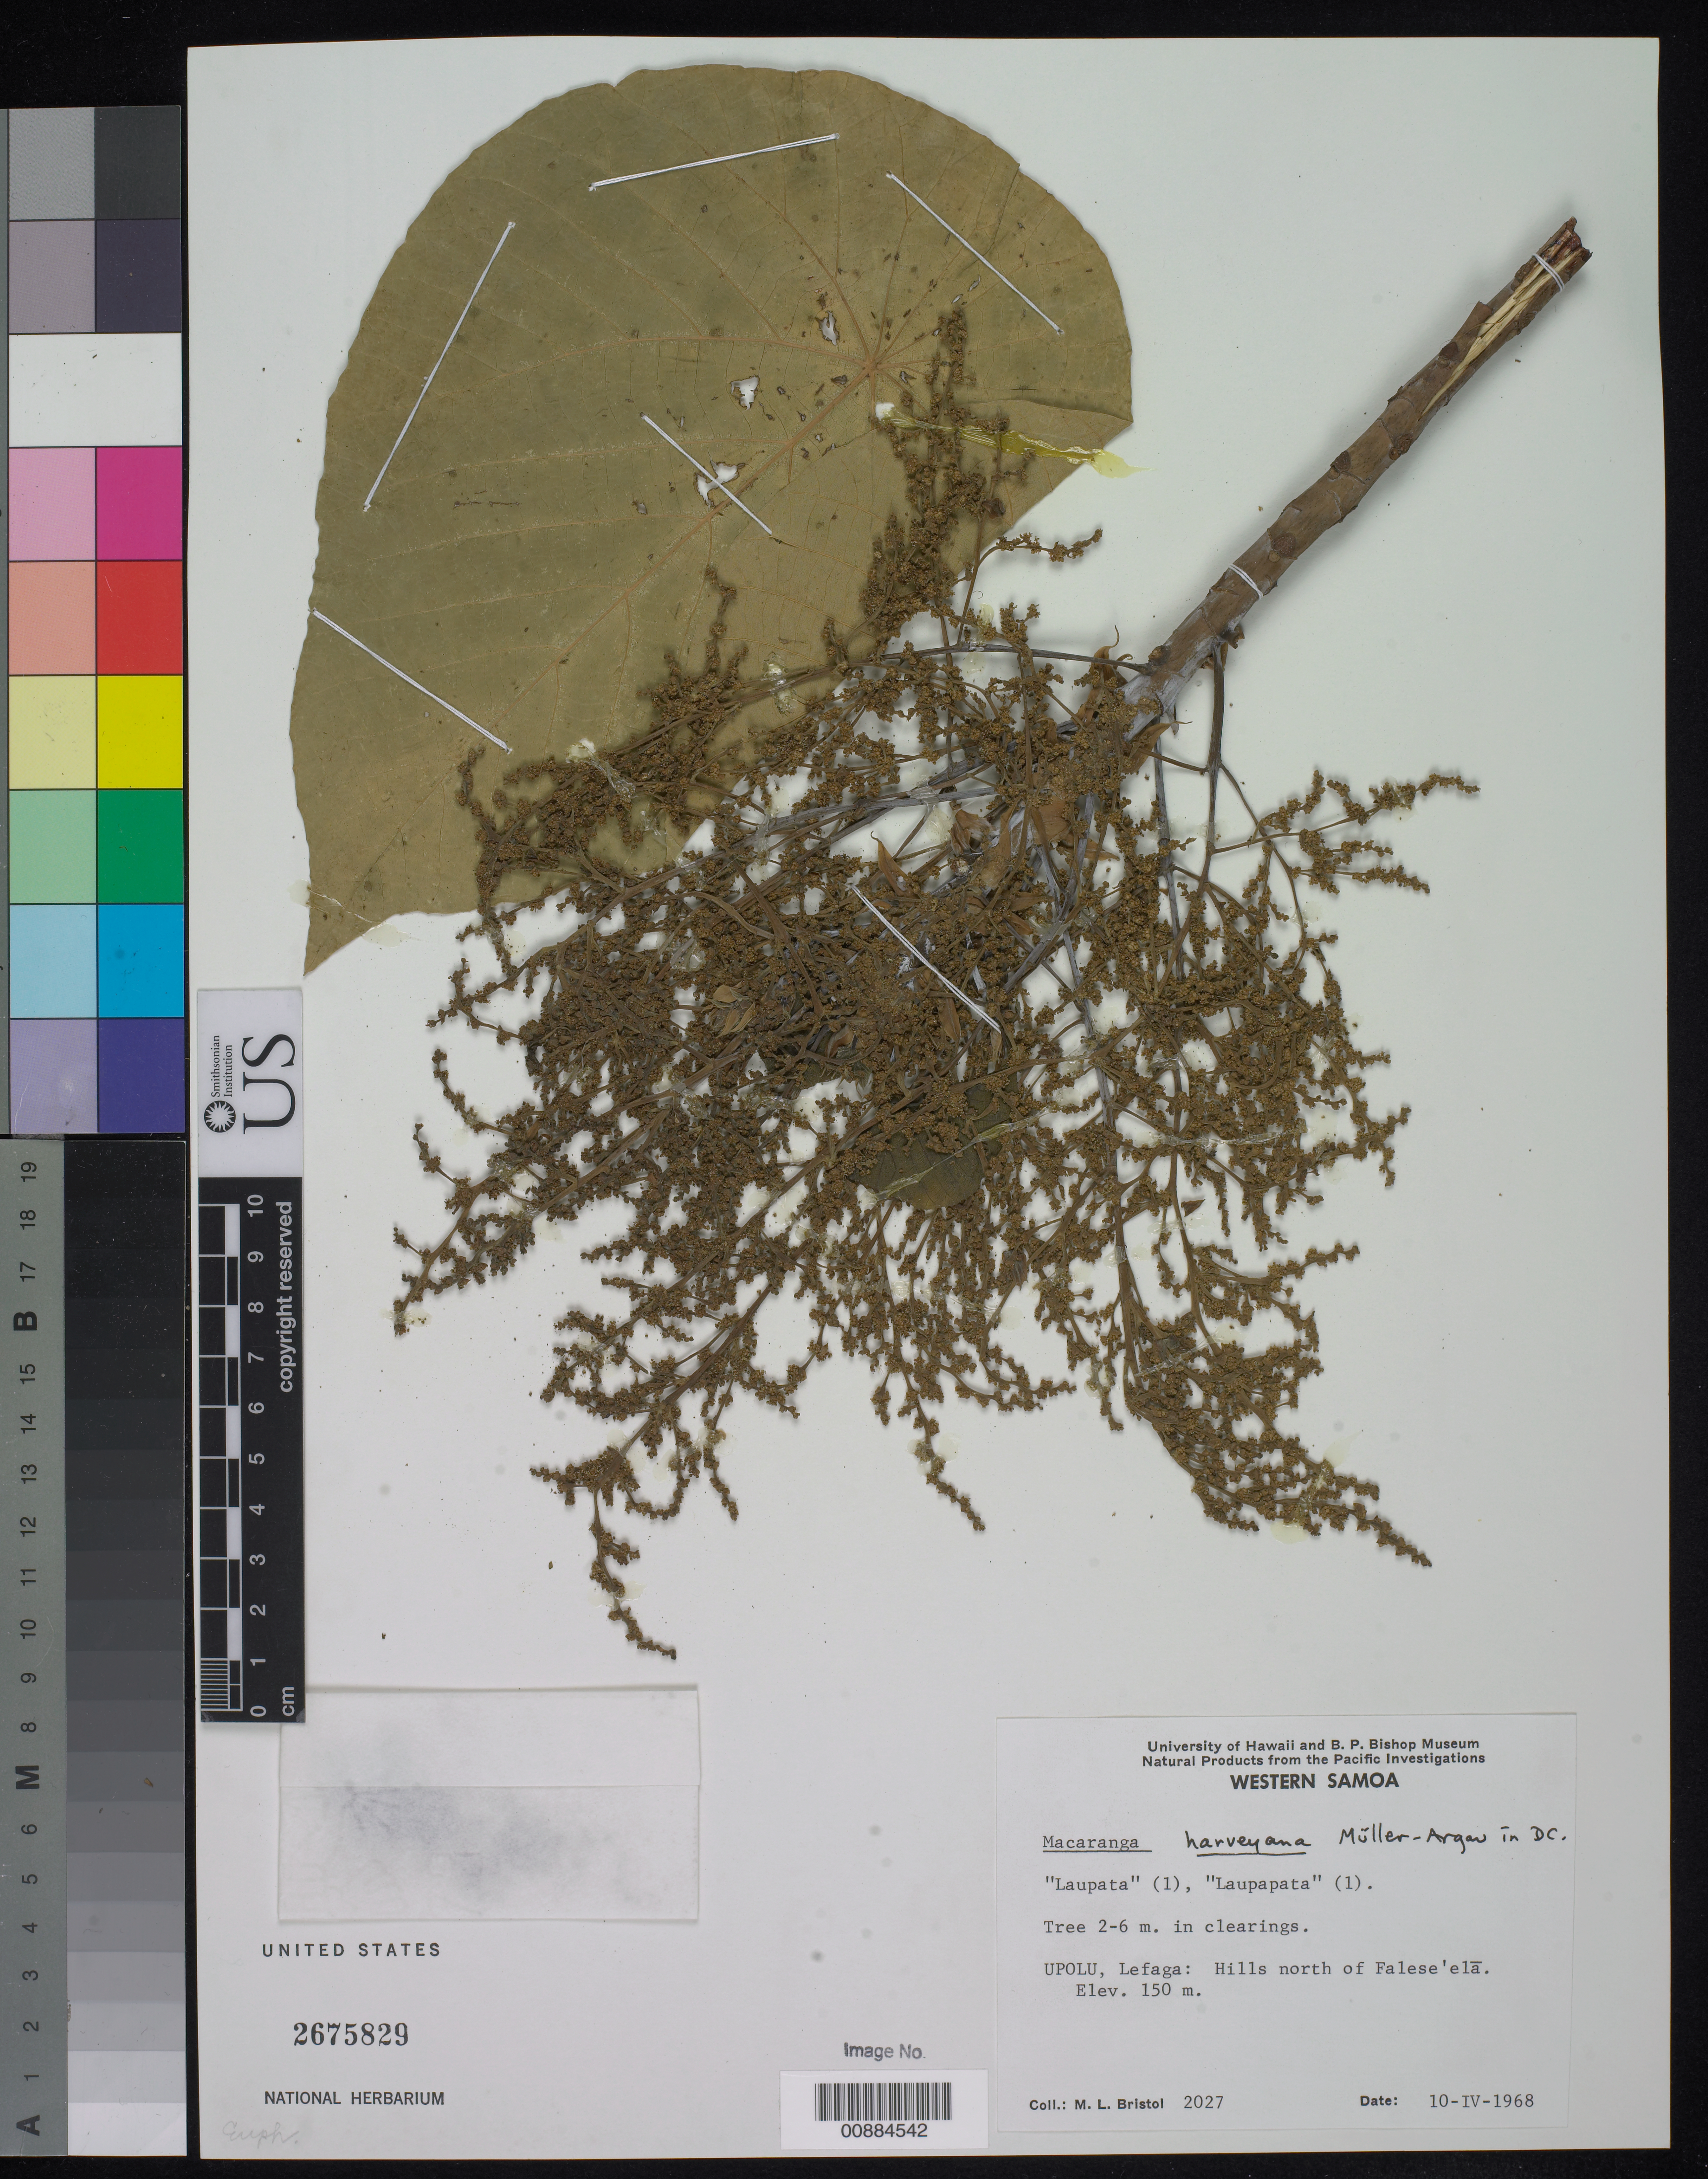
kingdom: Plantae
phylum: Tracheophyta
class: Magnoliopsida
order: Malpighiales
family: Euphorbiaceae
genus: Macaranga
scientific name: Macaranga harveyana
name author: Müll. Arg.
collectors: M. L. Bristol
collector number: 2027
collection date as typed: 10 Apr 1968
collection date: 1968-04-10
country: Samoa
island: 'Upolu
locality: Lefaga, hills N of Falese'ela.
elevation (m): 150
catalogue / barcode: US 2675829